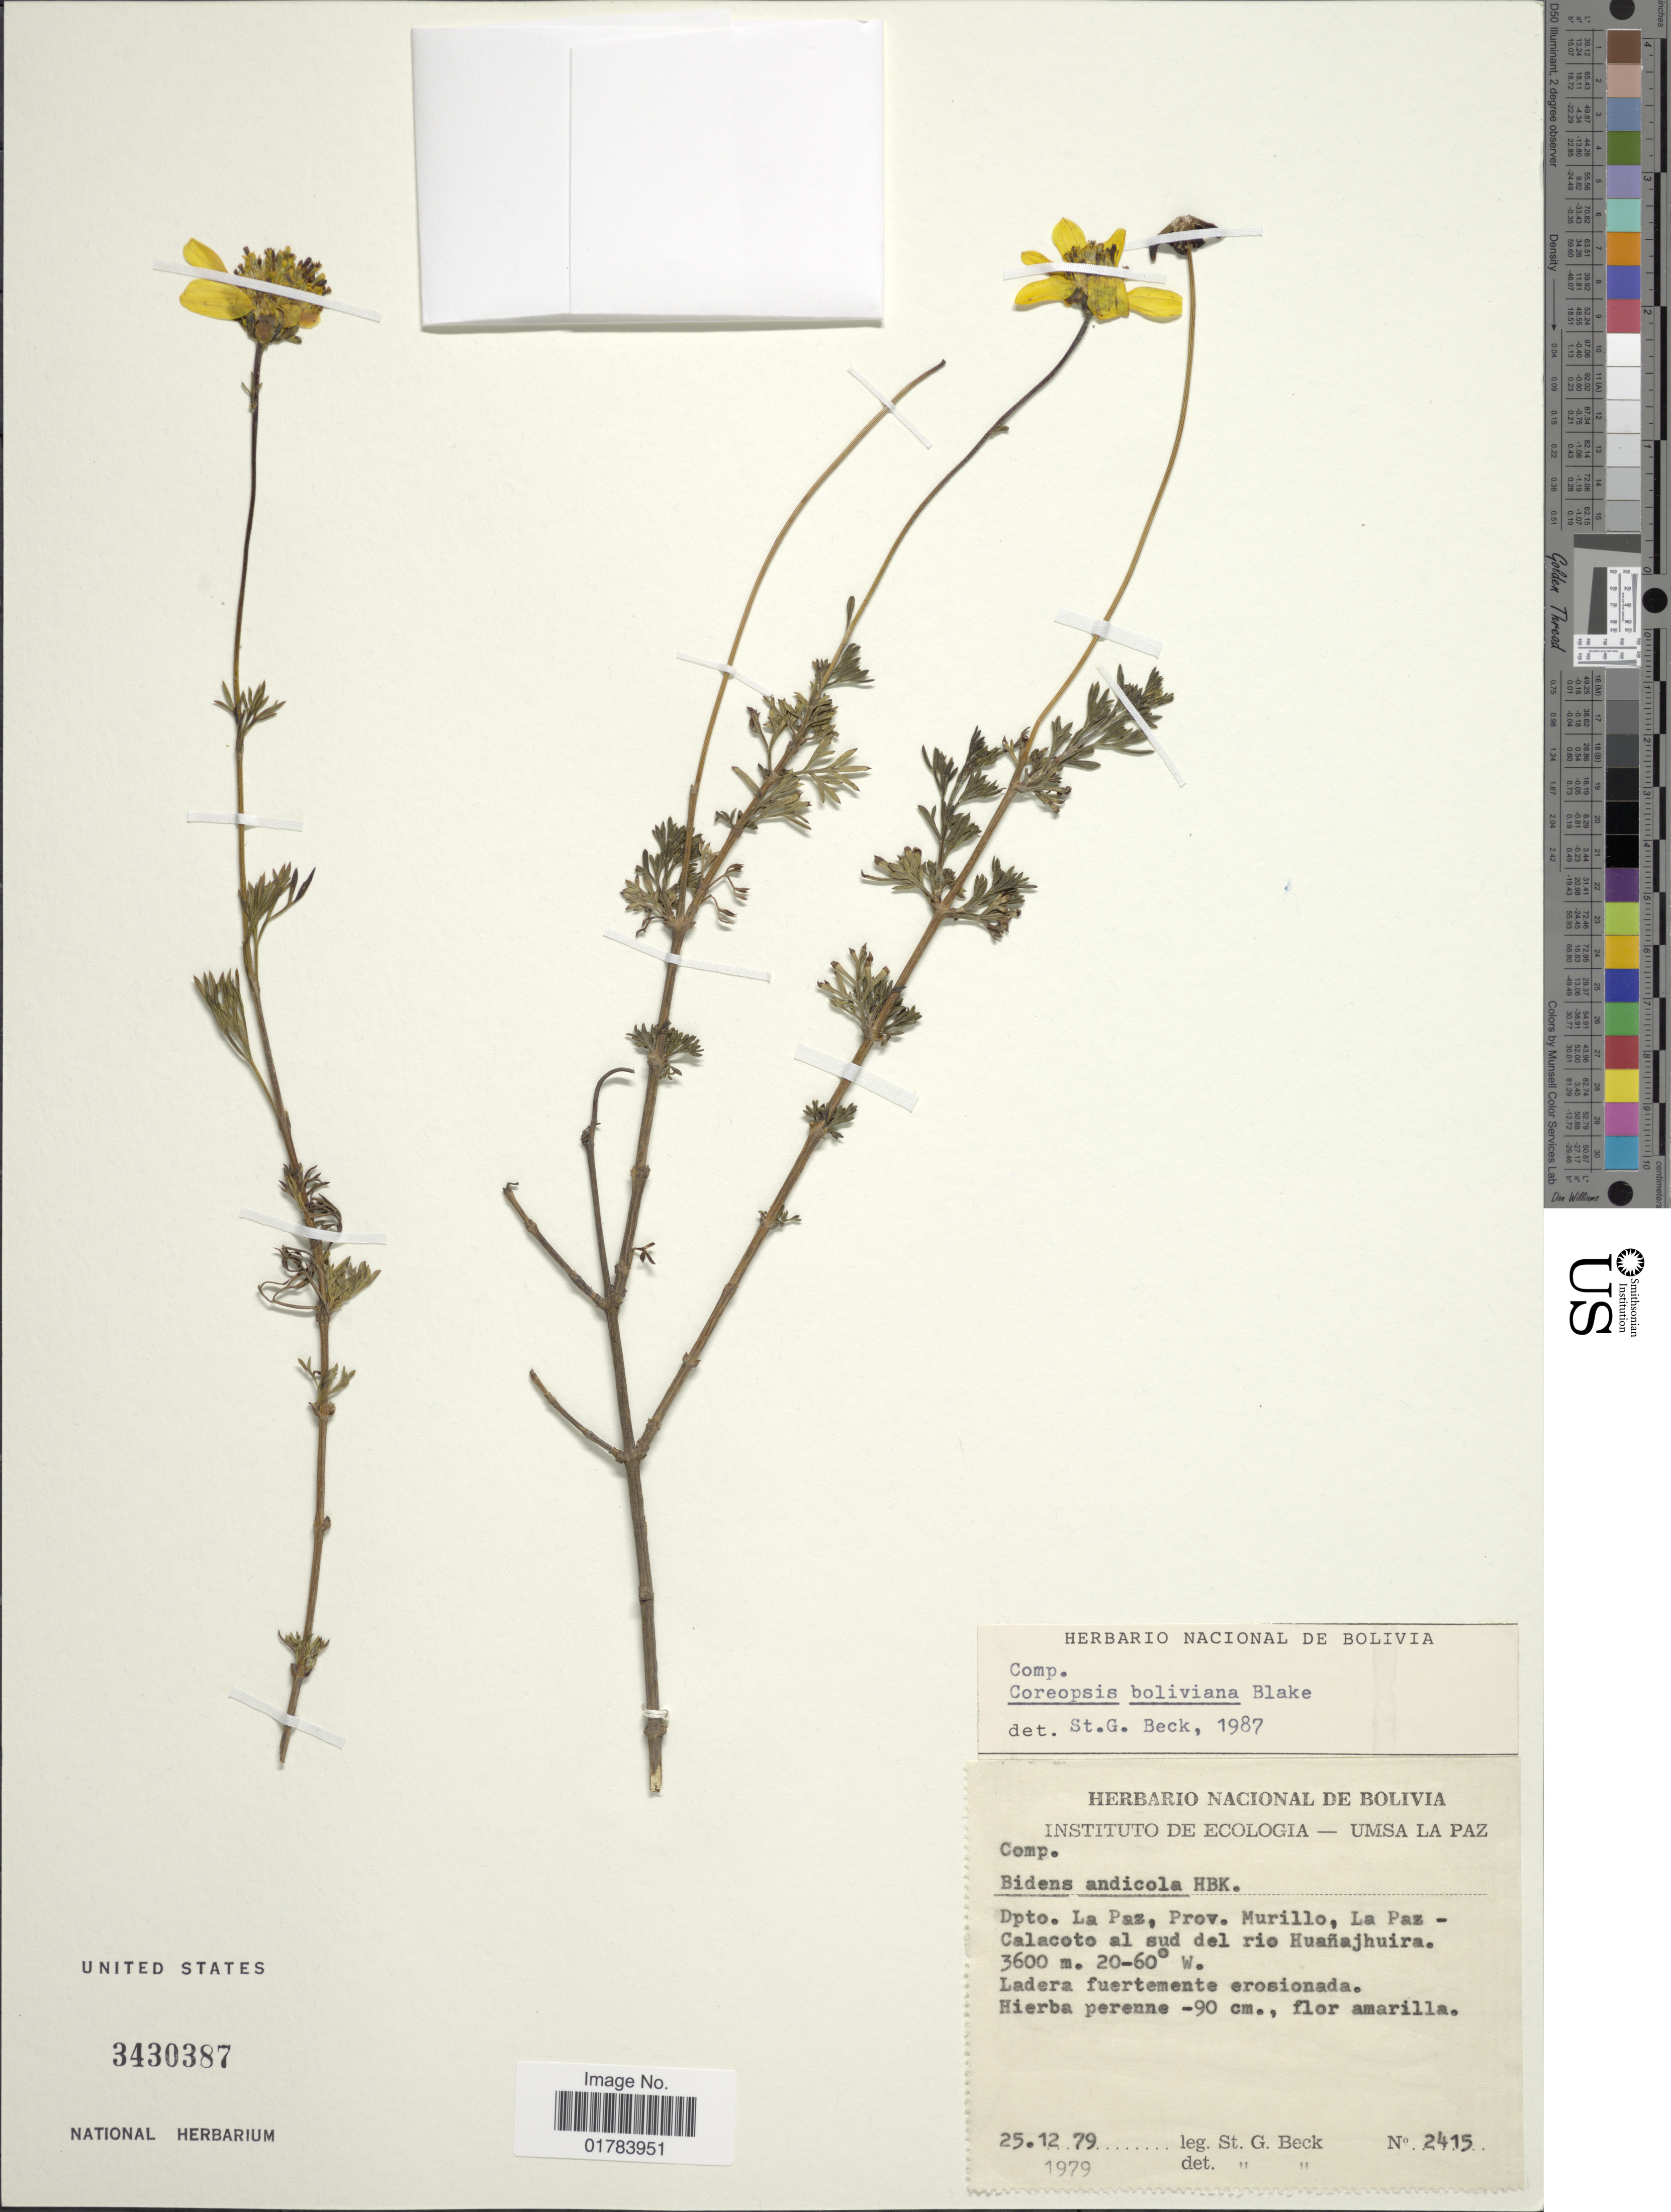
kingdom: Plantae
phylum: Tracheophyta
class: Magnoliopsida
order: Asterales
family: Asteraceae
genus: Coreopsis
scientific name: Coreopsis pickeringii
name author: A. Gray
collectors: S. G. Beck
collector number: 2415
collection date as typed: Transcribed d/m/y: 25/12/79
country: Bolivia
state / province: La Paz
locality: Prov. Murillo, La Paz - Calacoto al sud del rio Huanajhuira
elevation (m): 3600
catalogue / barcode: US 3430387